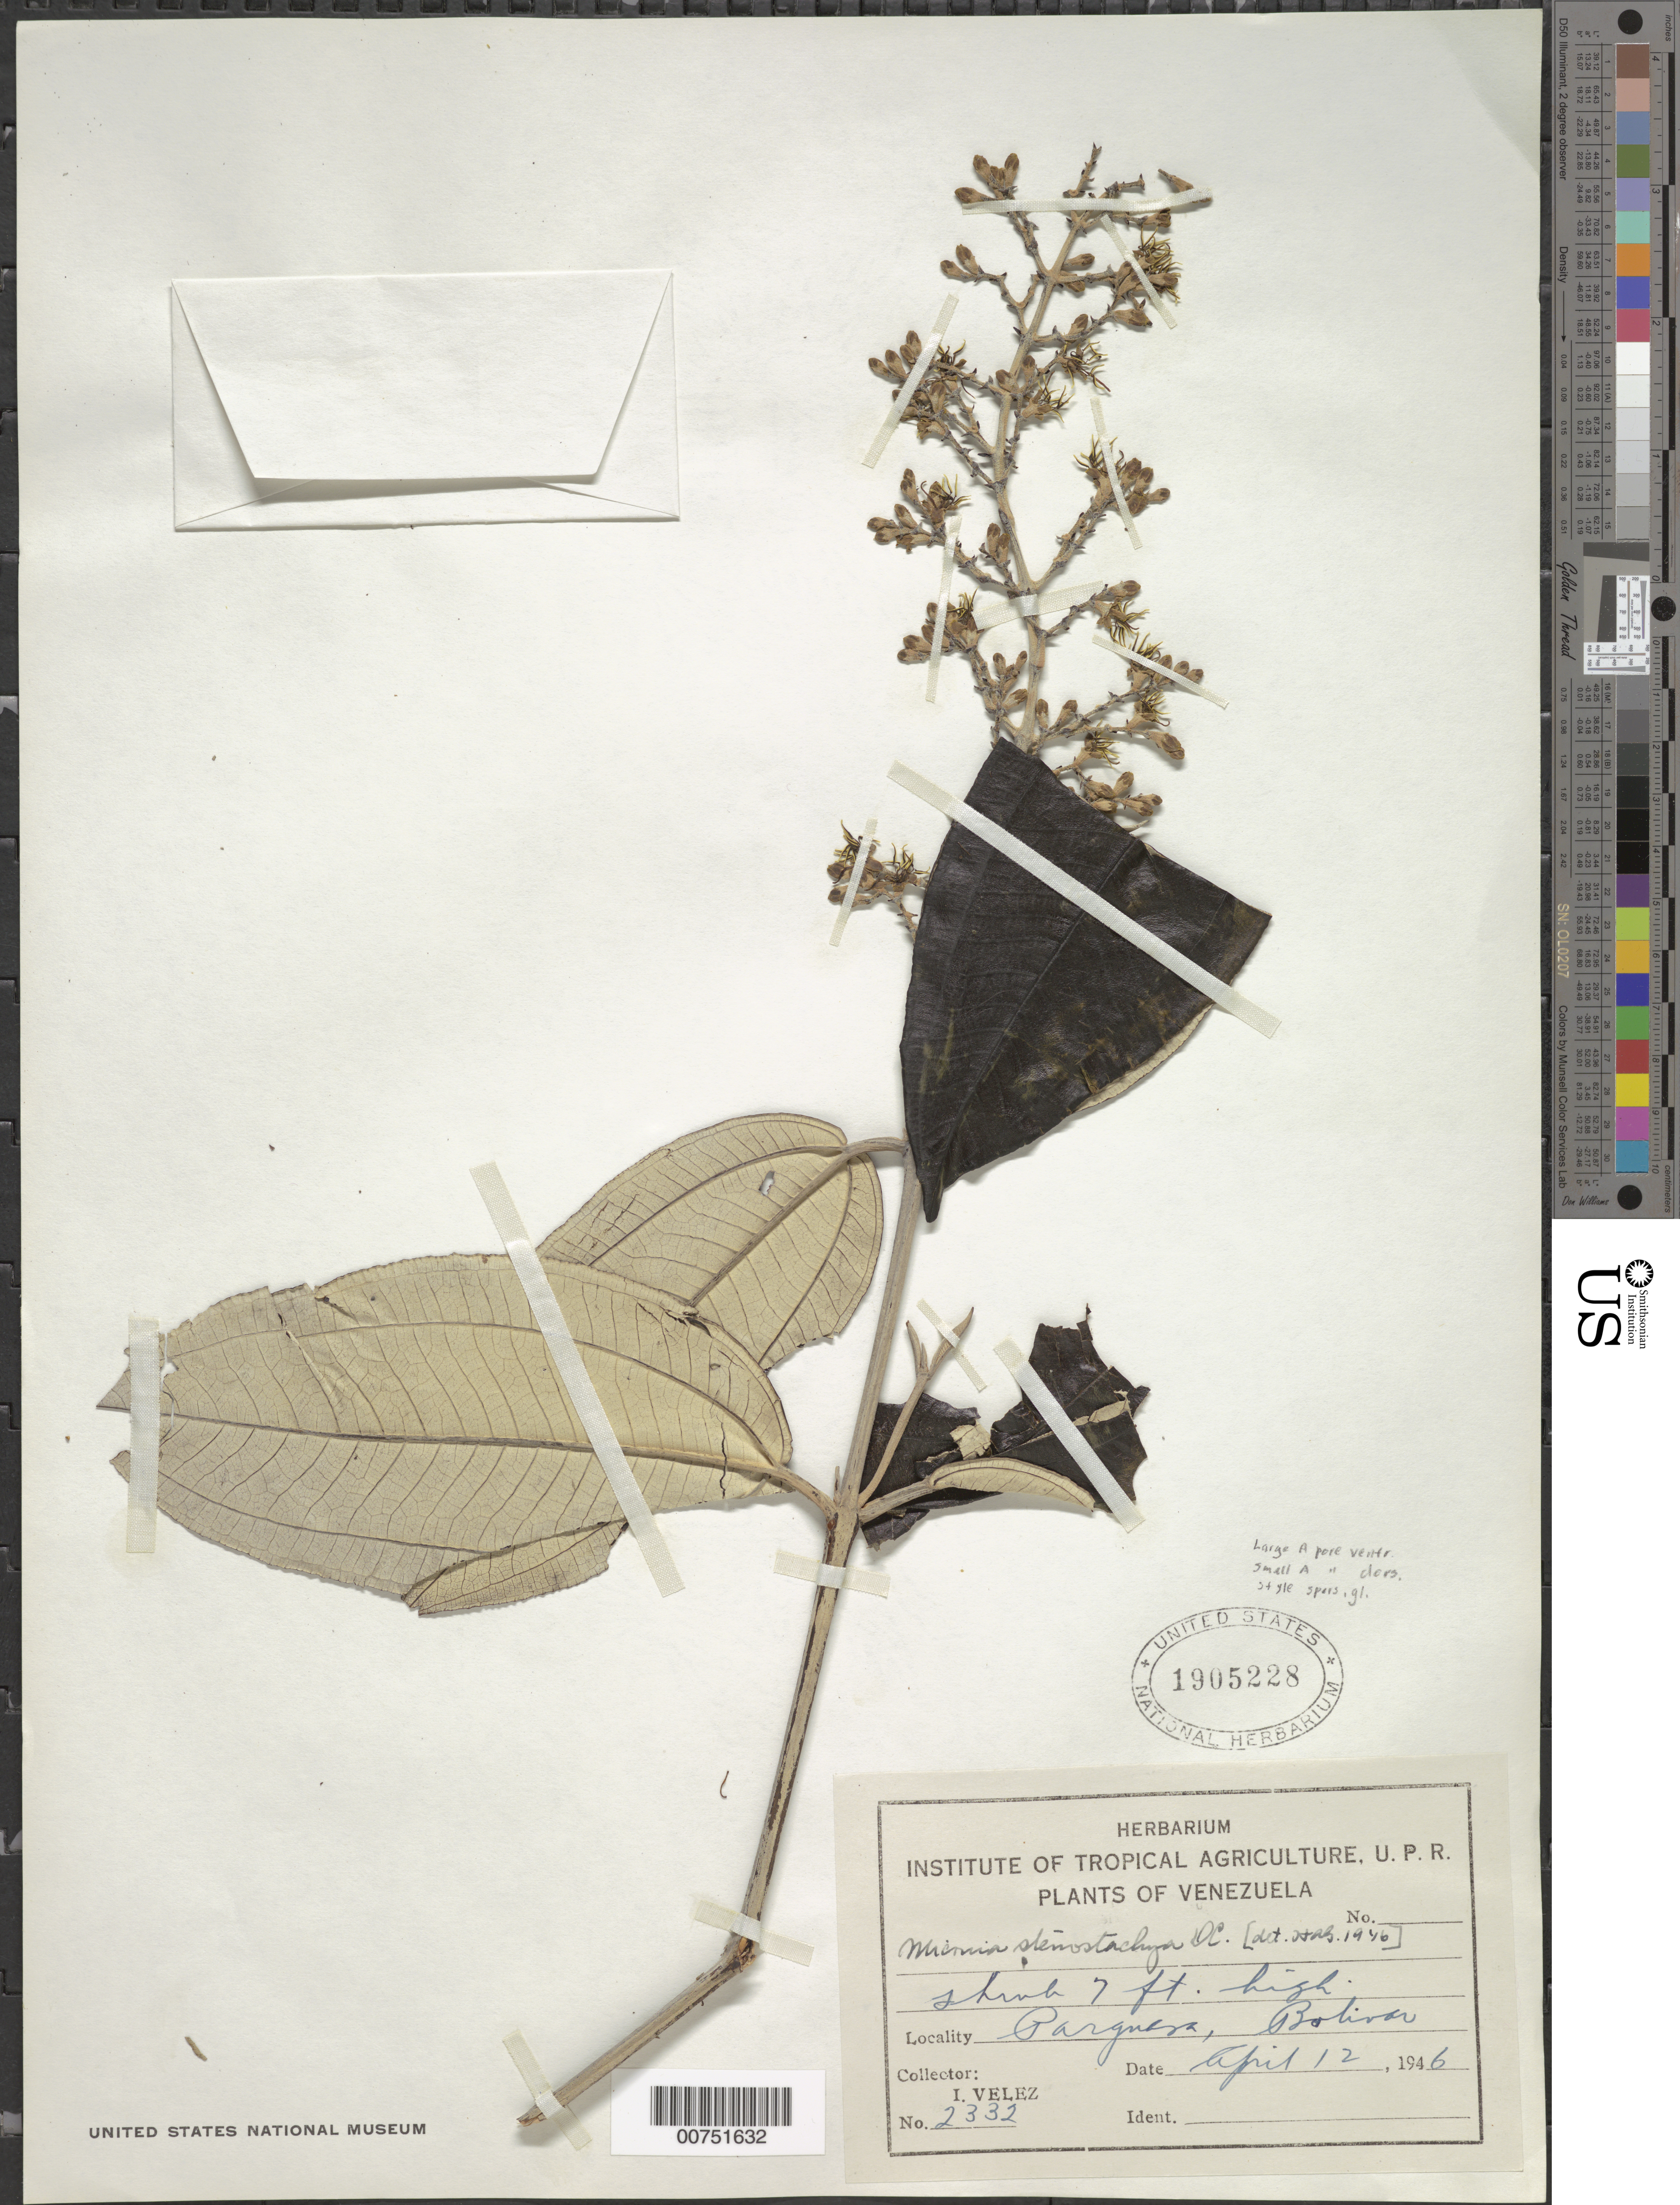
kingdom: Plantae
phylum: Tracheophyta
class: Magnoliopsida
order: Myrtales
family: Melastomataceae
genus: Miconia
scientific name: Miconia stenostachya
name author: DC.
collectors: I. Velez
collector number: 2332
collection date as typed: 12-Apr-46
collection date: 1946-04-12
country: Venezuela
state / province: Bolívar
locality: Parguasa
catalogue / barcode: US 1905228